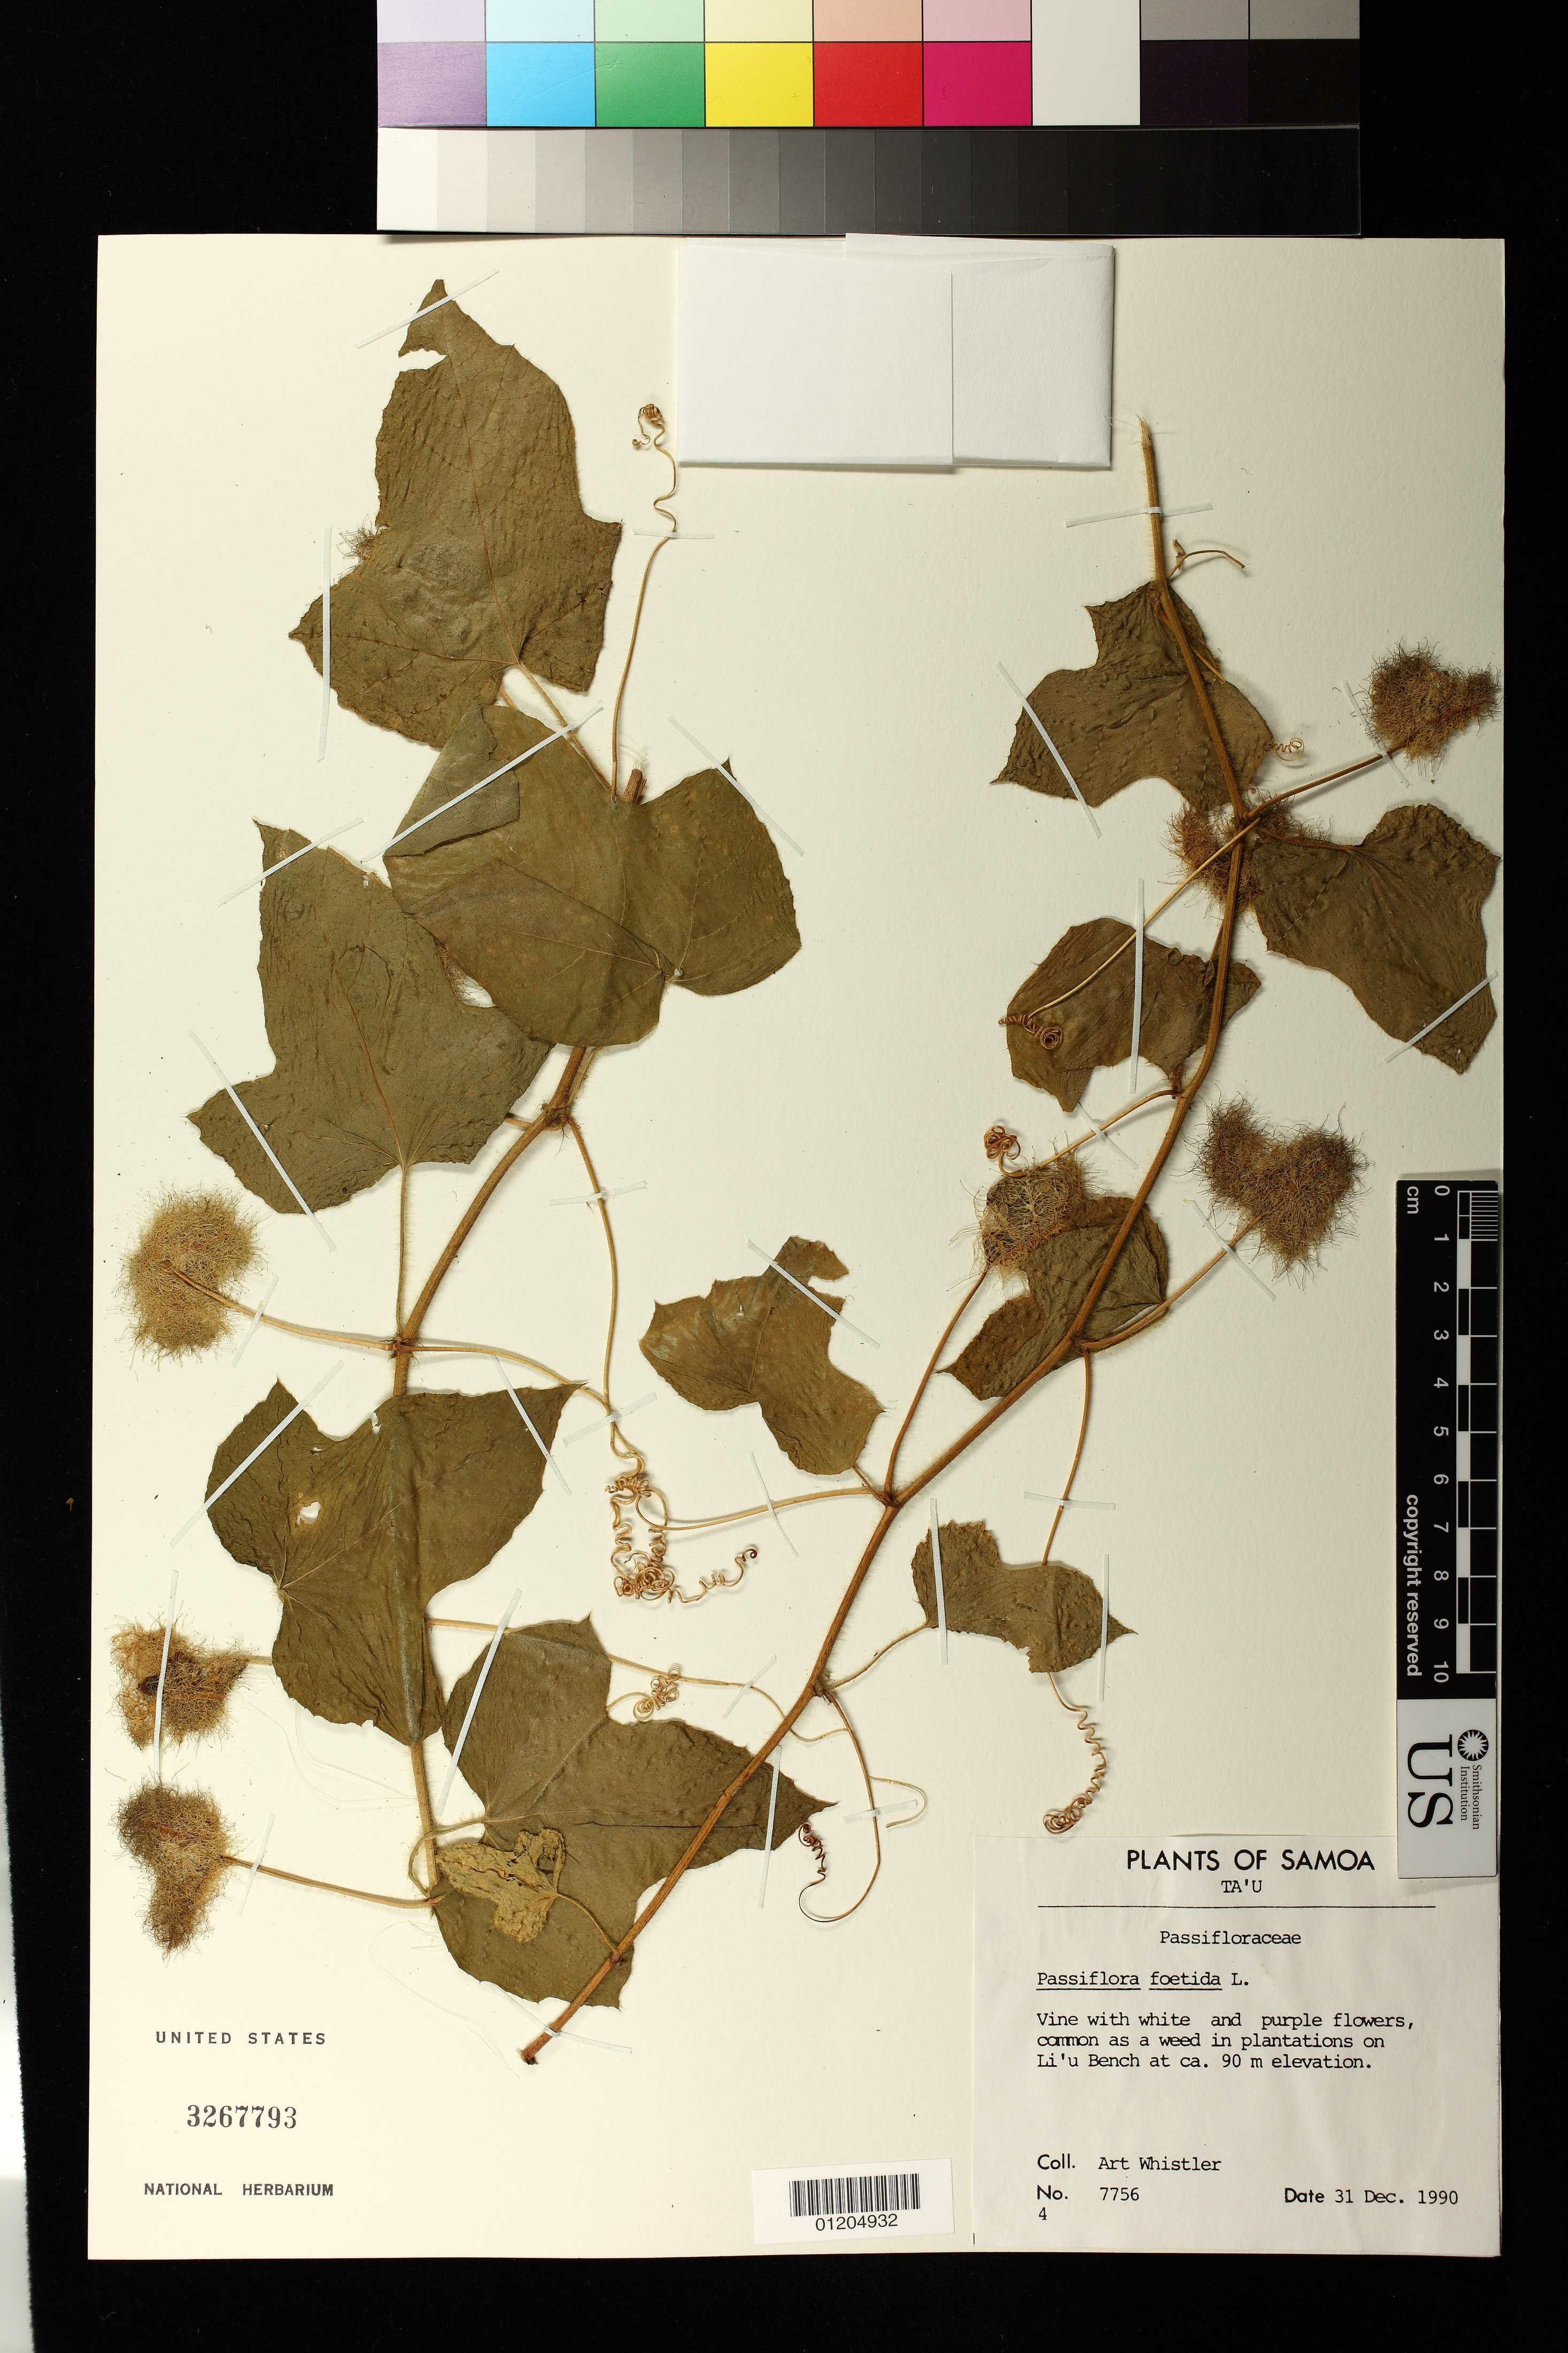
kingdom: Plantae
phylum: Tracheophyta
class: Magnoliopsida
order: Malpighiales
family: Passifloraceae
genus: Passiflora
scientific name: Passiflora foetida var. hispida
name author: (DC. ex Triana & Planch.) Killip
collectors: A. Whistler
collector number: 7756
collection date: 1990-12-31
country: American Samoa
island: Tau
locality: Li'u Bench, Ta'u, Manua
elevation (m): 90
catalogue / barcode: US 3267793